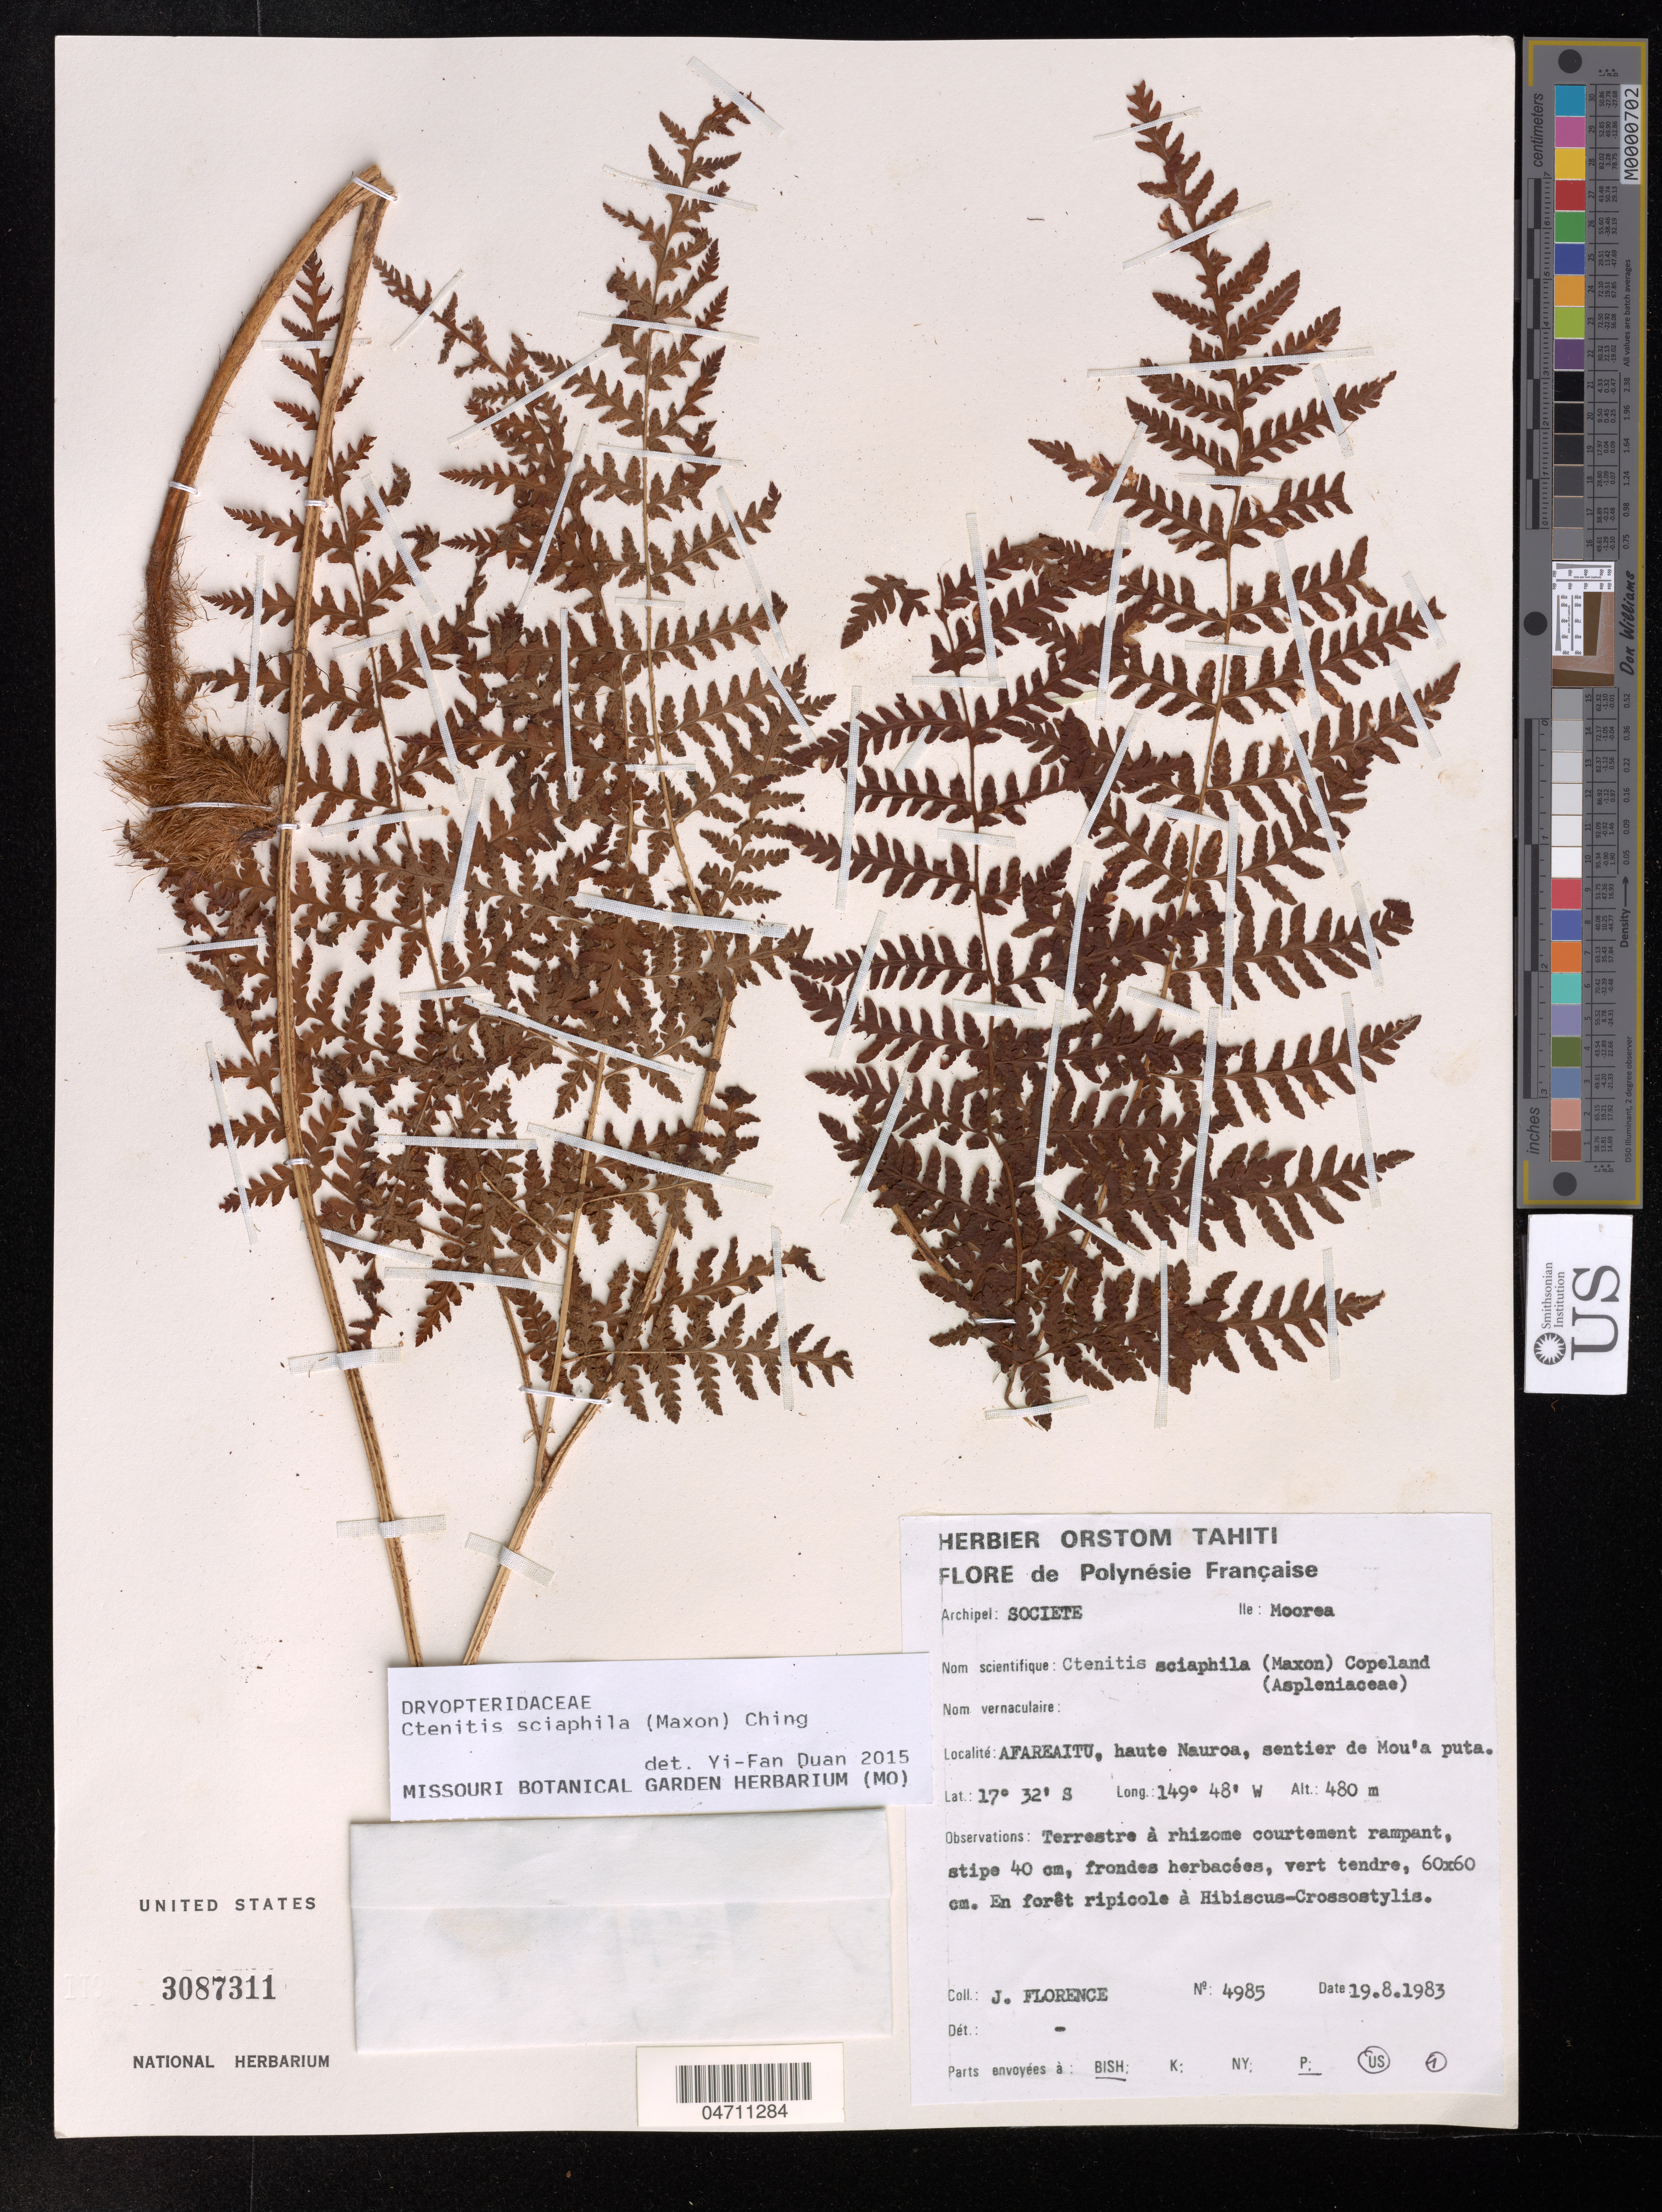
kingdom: Plantae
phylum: Tracheophyta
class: Polypodiopsida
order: Polypodiales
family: Dryopteridaceae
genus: Ctenitis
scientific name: Ctenitis sciaphila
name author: (Maxon) Ching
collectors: J. Florence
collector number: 4985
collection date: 1983-08-19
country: French Polynesia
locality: Moorea, Afareaitu, haute Nauroa, sentier de Mou'a puta.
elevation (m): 480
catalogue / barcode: US 3087311